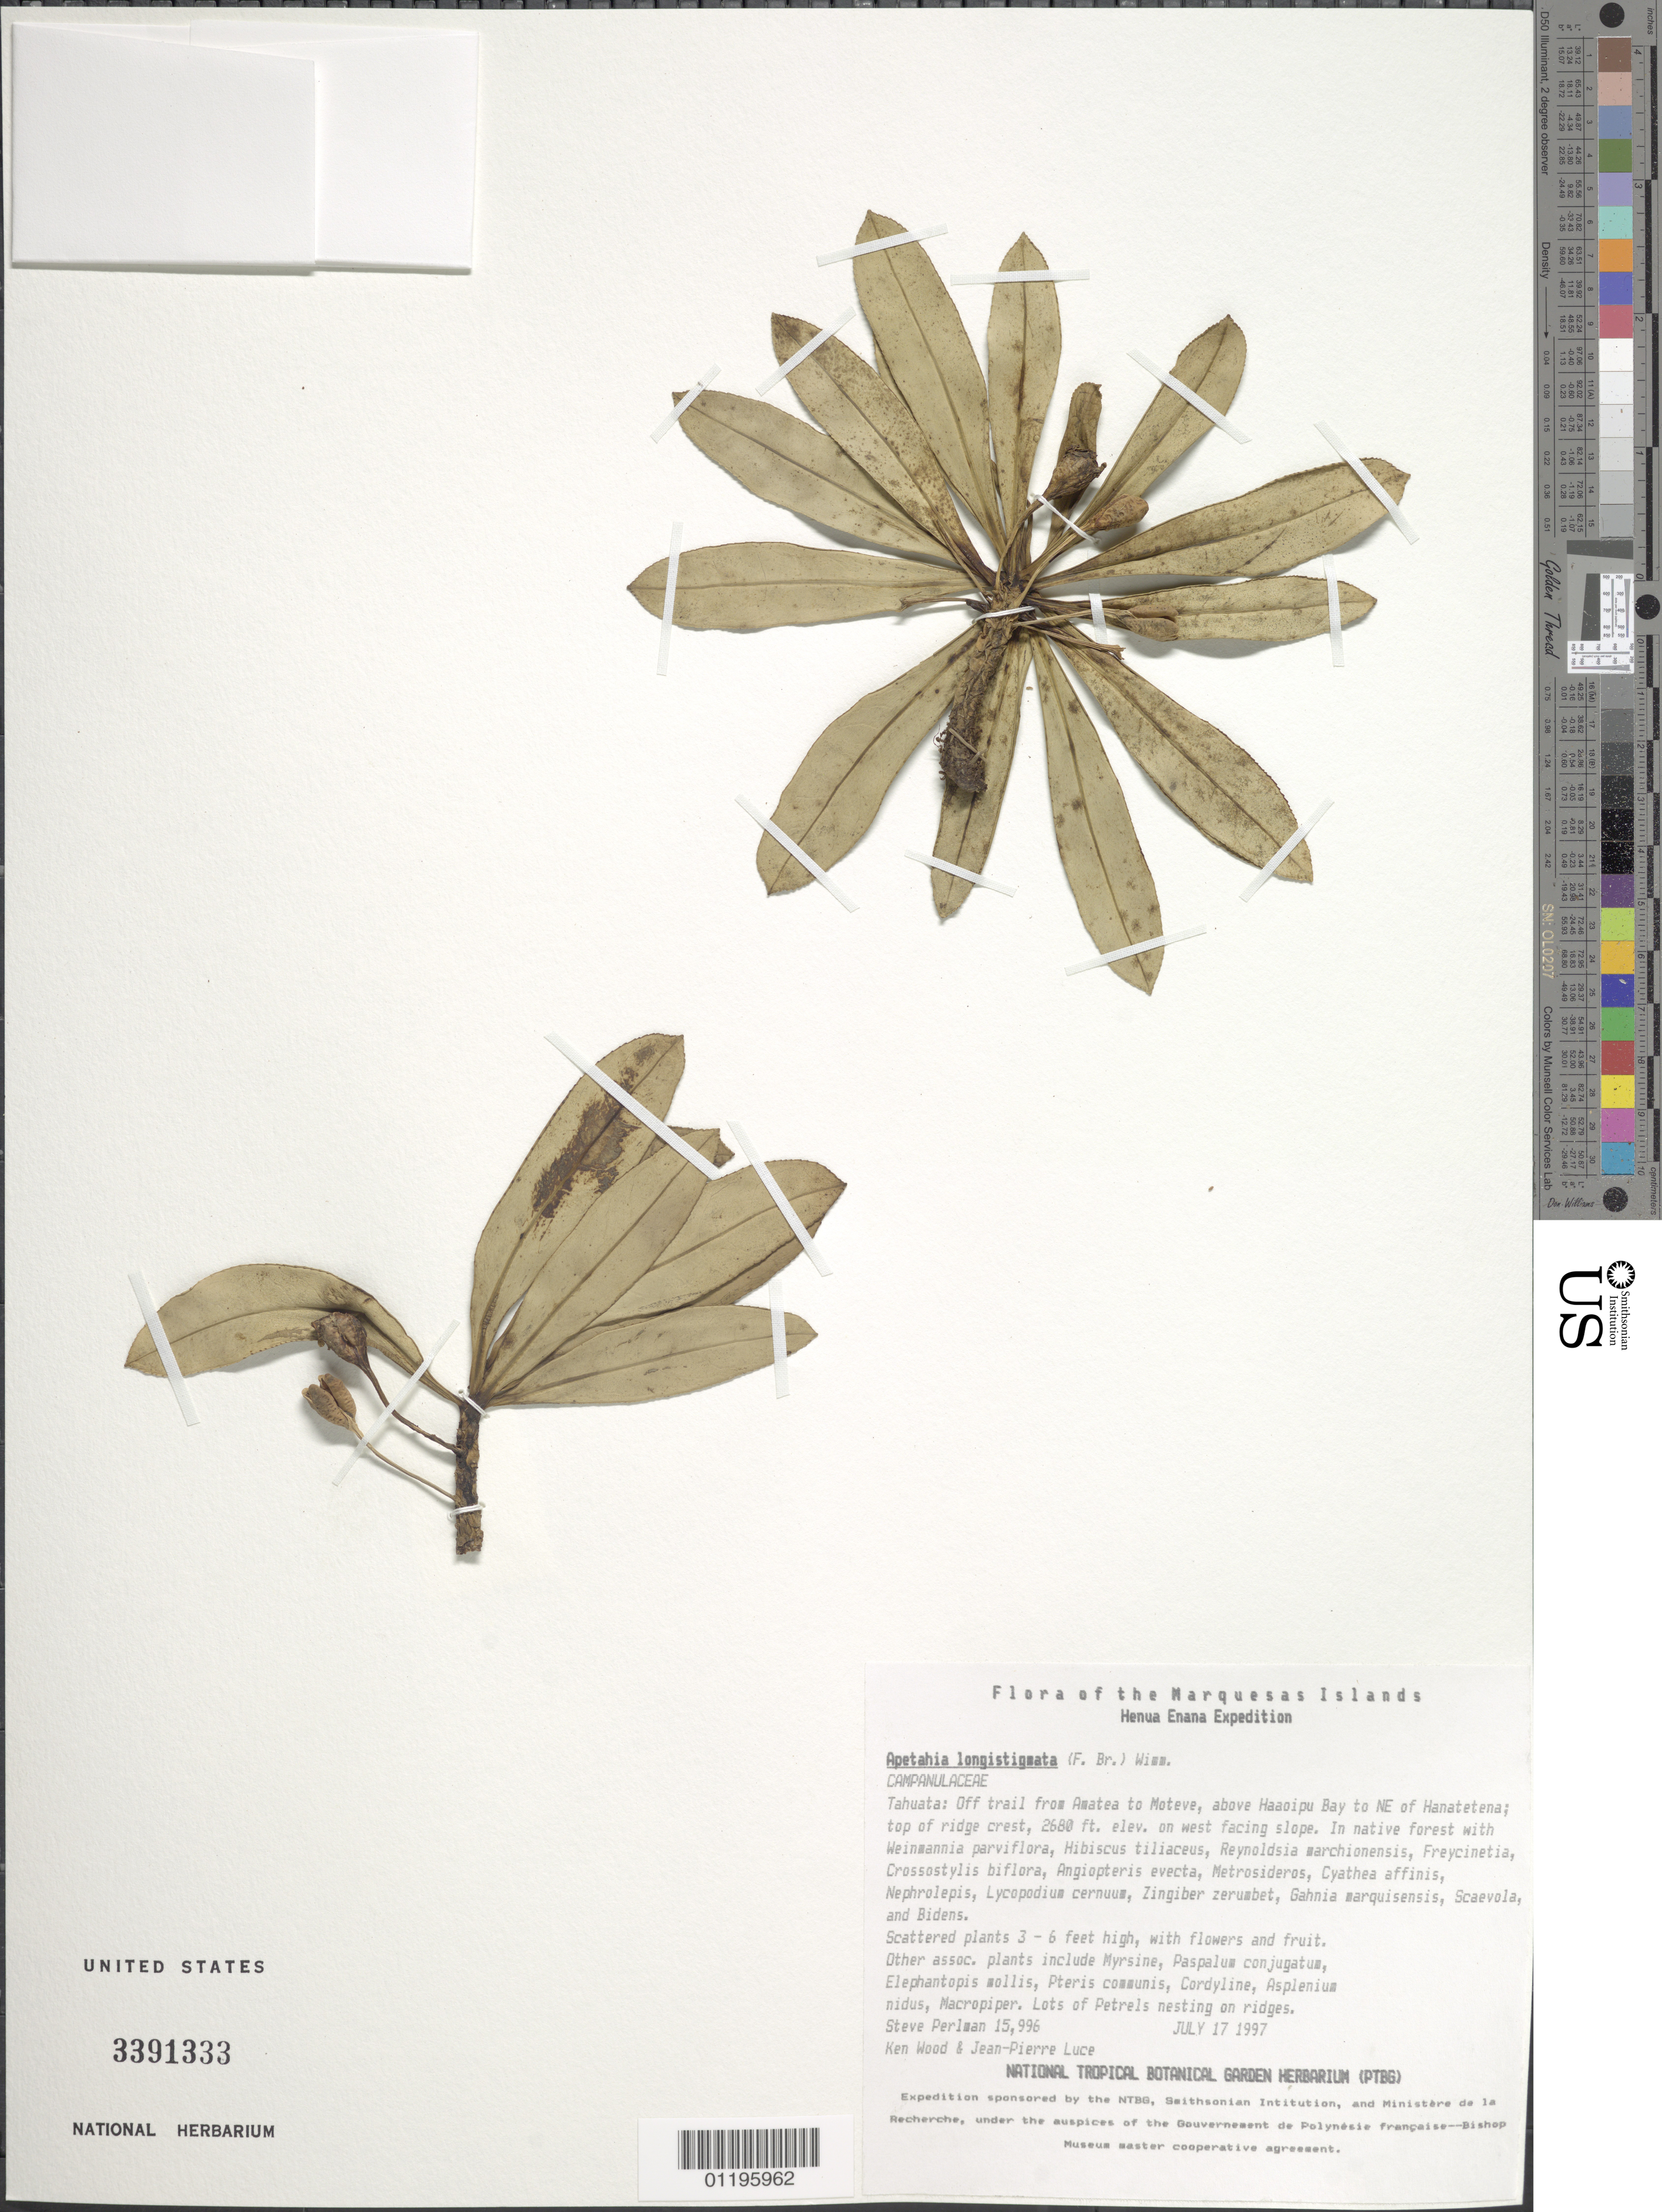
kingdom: Plantae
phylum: Tracheophyta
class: Magnoliopsida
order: Asterales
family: Campanulaceae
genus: Apetahia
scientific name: Apetahia longistigmata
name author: (F. Br.) E. Wimm.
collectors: S. P. Perlman, K. R. Wood & J. Luce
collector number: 15996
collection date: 1997-07-17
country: French Polynesia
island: Tahuata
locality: Off trail from Amatea to Moteve, above Haaoipu Bay, to NE of Hanatetena, top of ridge crest, W facing slope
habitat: Native forest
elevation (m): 817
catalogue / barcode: US 3391333